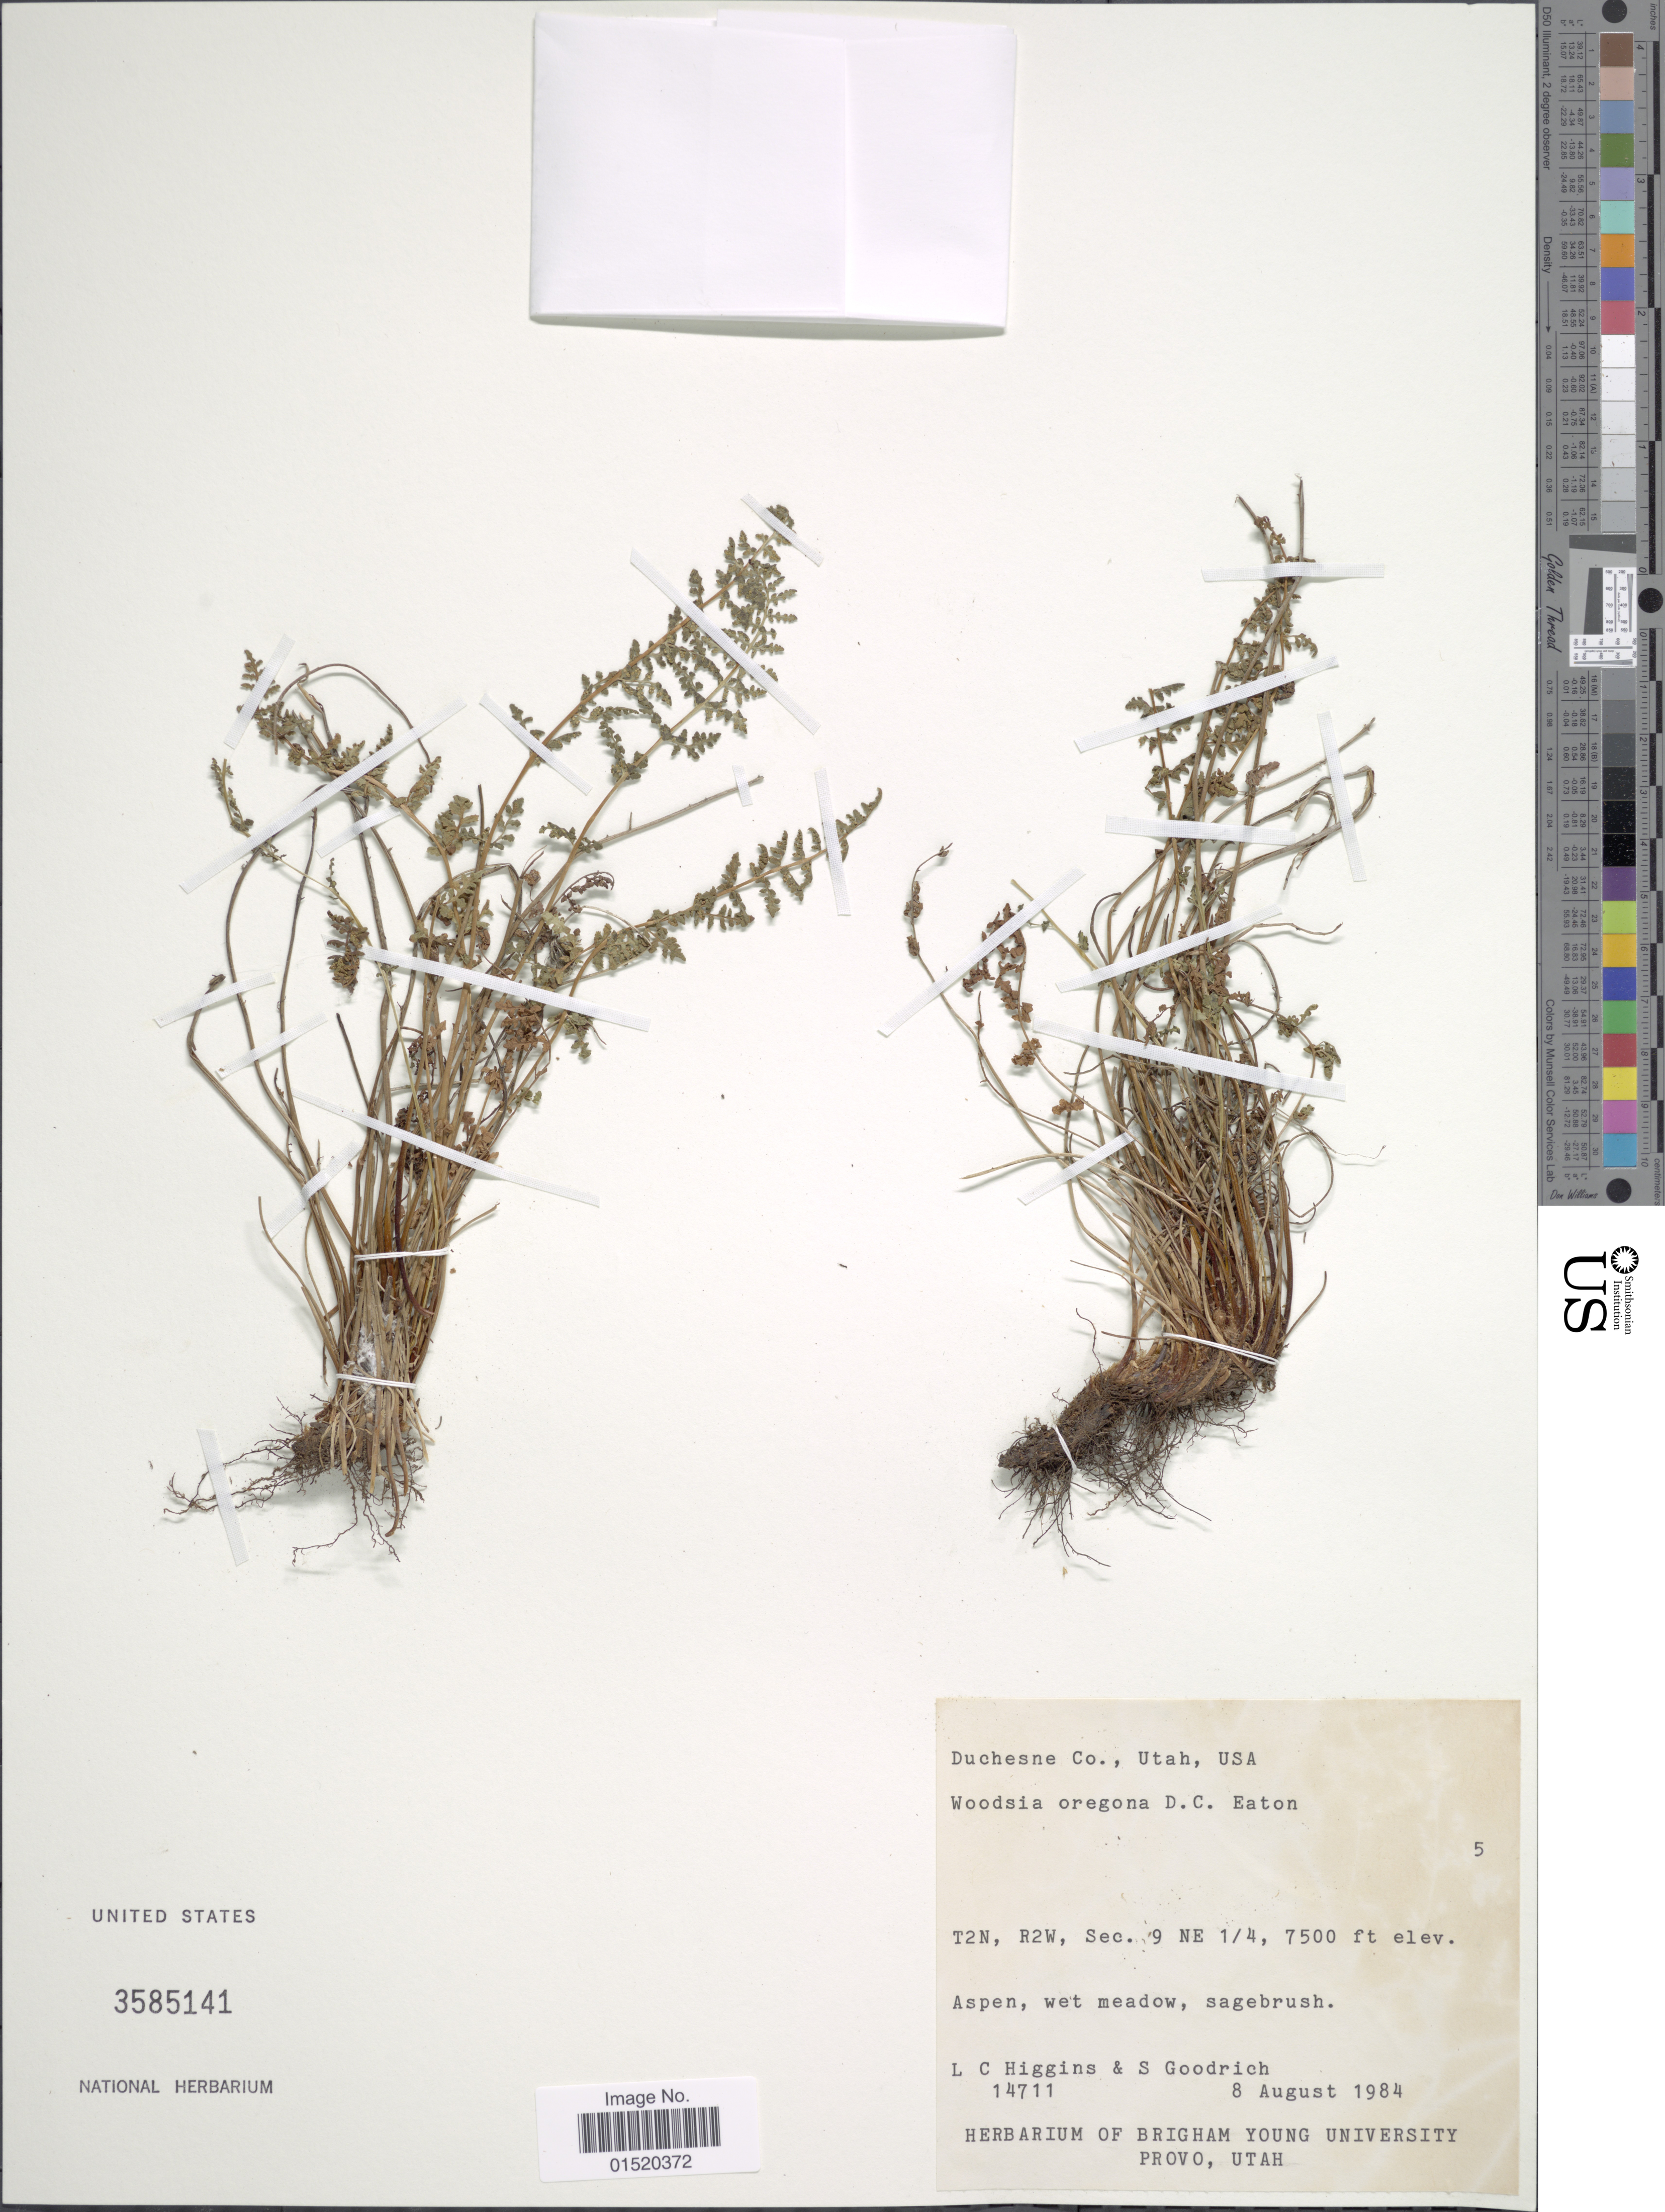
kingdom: Plantae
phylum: Tracheophyta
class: Polypodiopsida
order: Polypodiales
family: Woodsiaceae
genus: Woodsia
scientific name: Woodsia oregana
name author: D.C. Eaton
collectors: L. Higgins & S. Goodrich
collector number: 14711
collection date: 1984-08-08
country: United States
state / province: Utah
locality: Duchesne Co., T2N, R2W, Sec. 9 NE 1/4, Aspen, wet meadow, sagebrush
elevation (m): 2286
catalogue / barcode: US 3585141